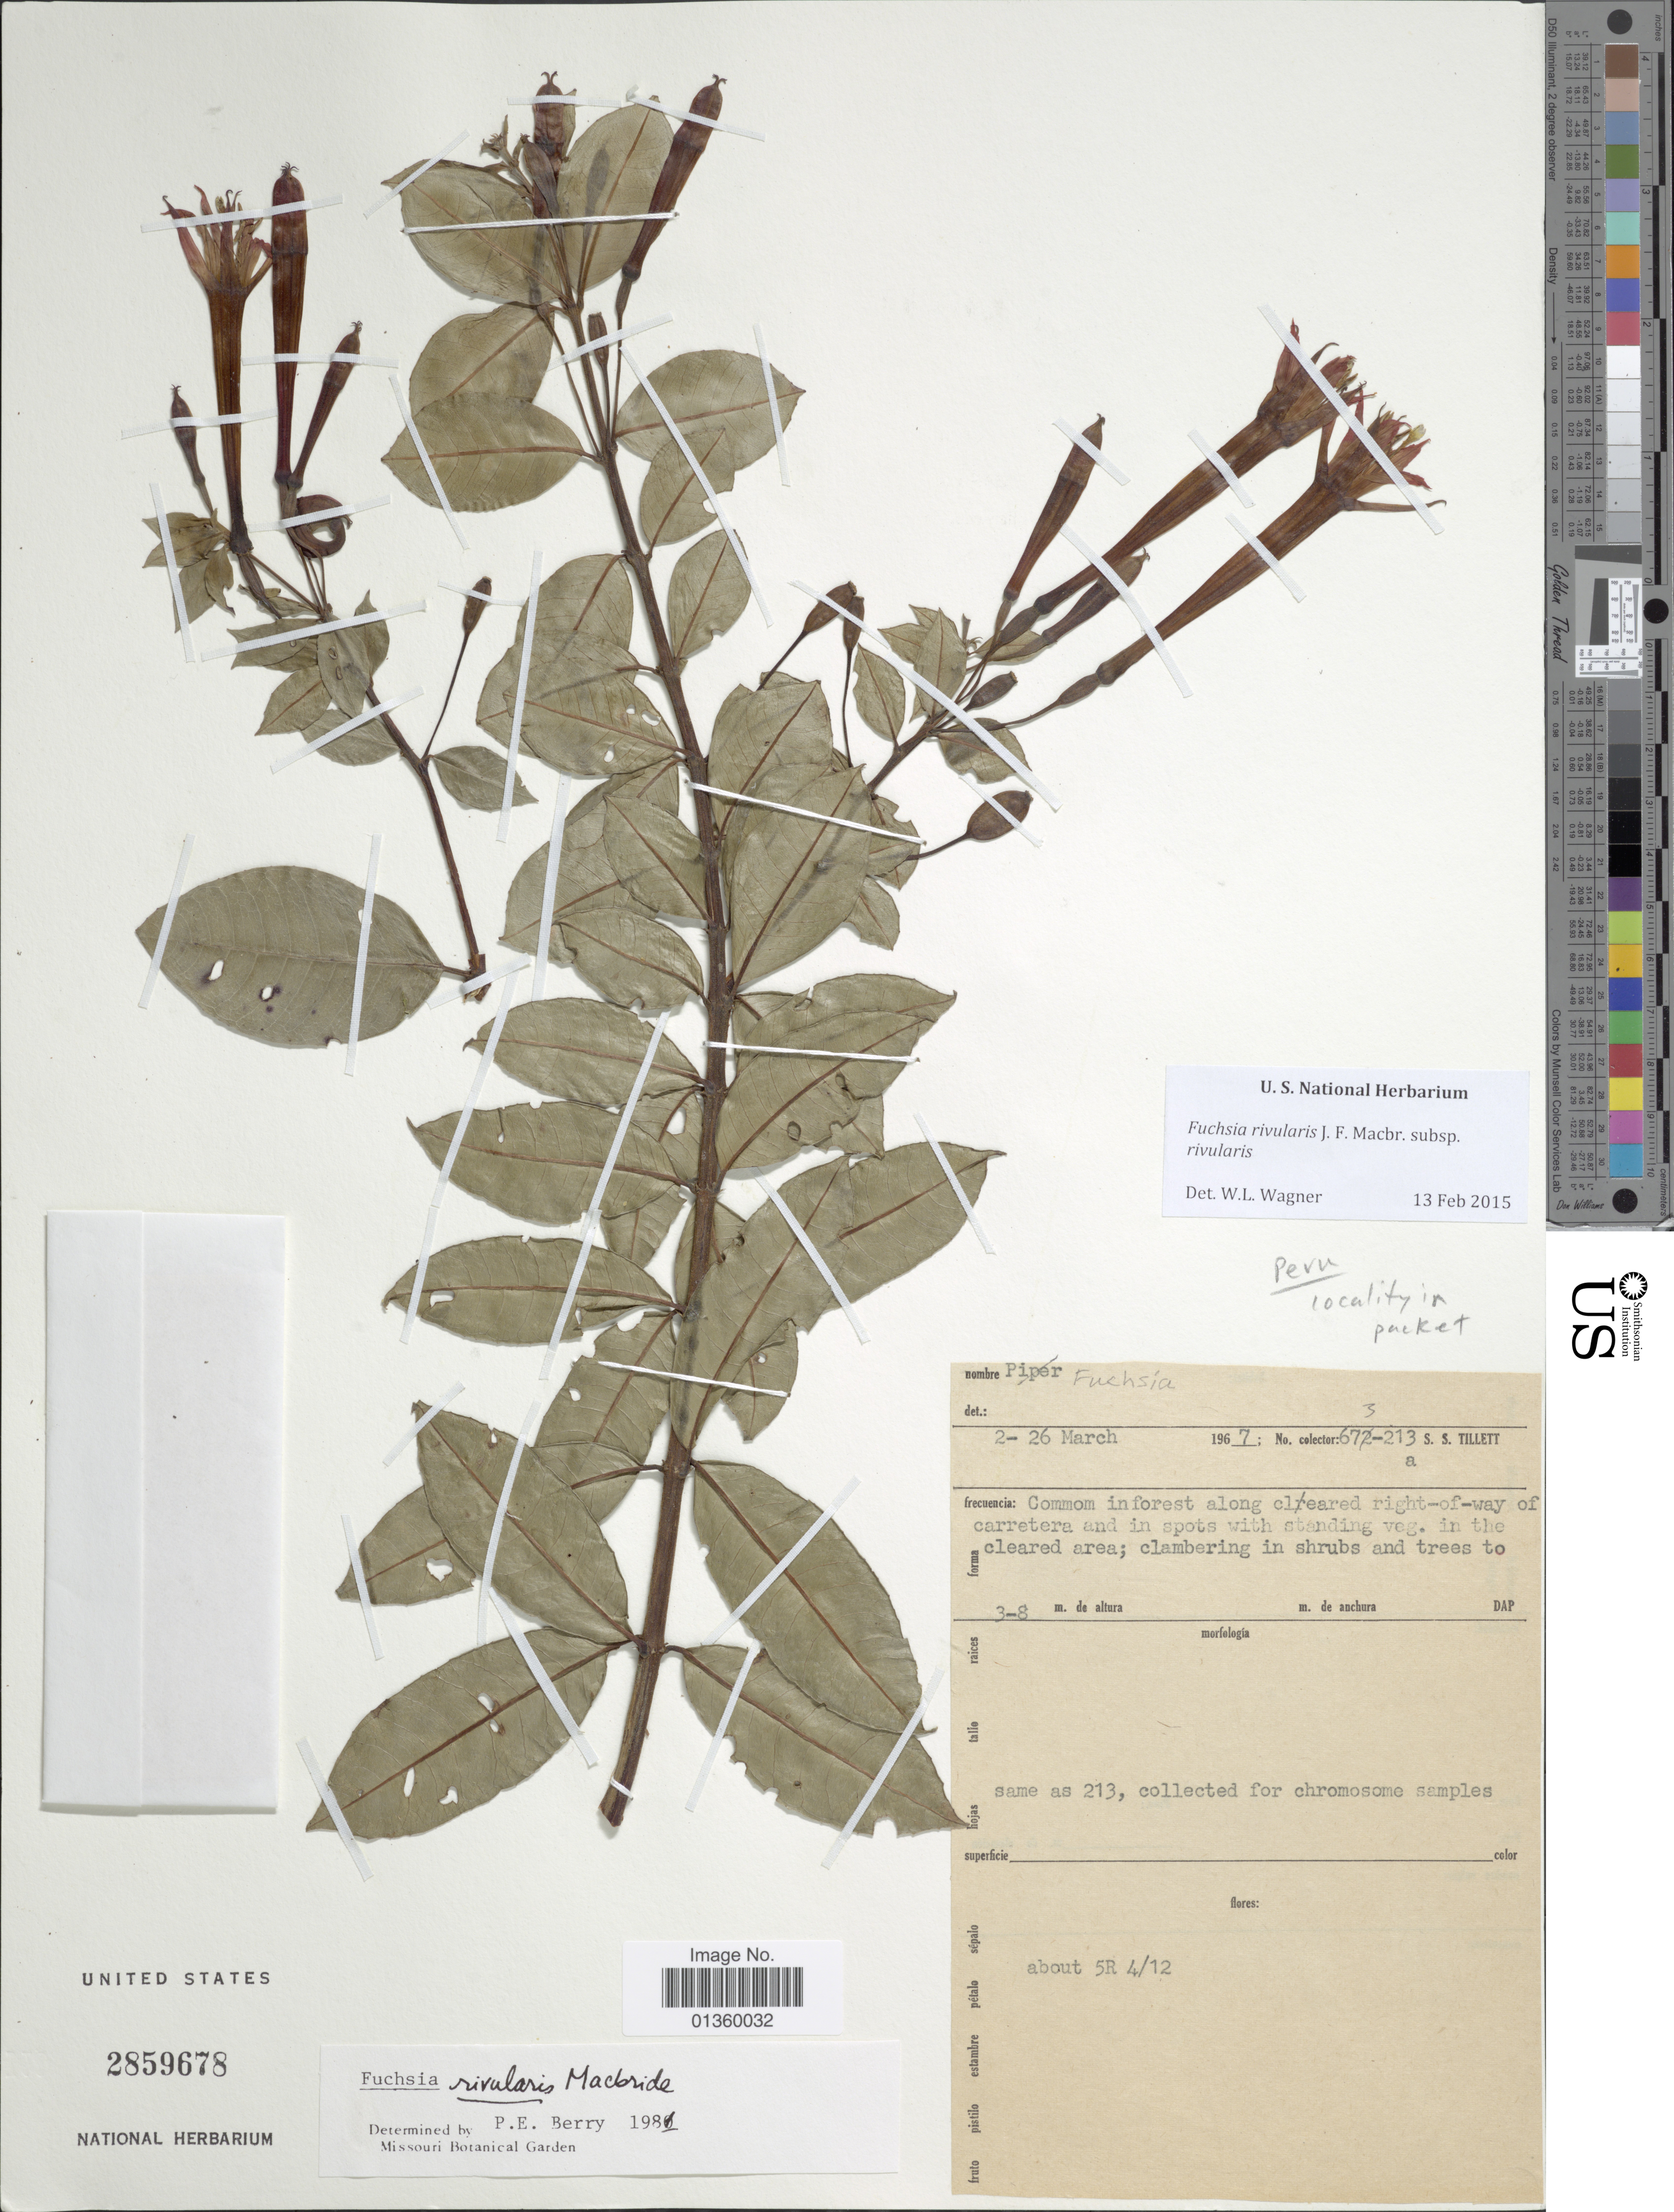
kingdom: Plantae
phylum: Tracheophyta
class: Magnoliopsida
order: Myrtales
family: Onagraceae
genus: Fuchsia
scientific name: Fuchsia rivularis subsp. rivularis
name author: J.F. Macbr.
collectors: S. S. Tillett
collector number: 673-213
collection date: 1967-03-02/1967-03-26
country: Peru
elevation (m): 3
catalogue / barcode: US 2859678